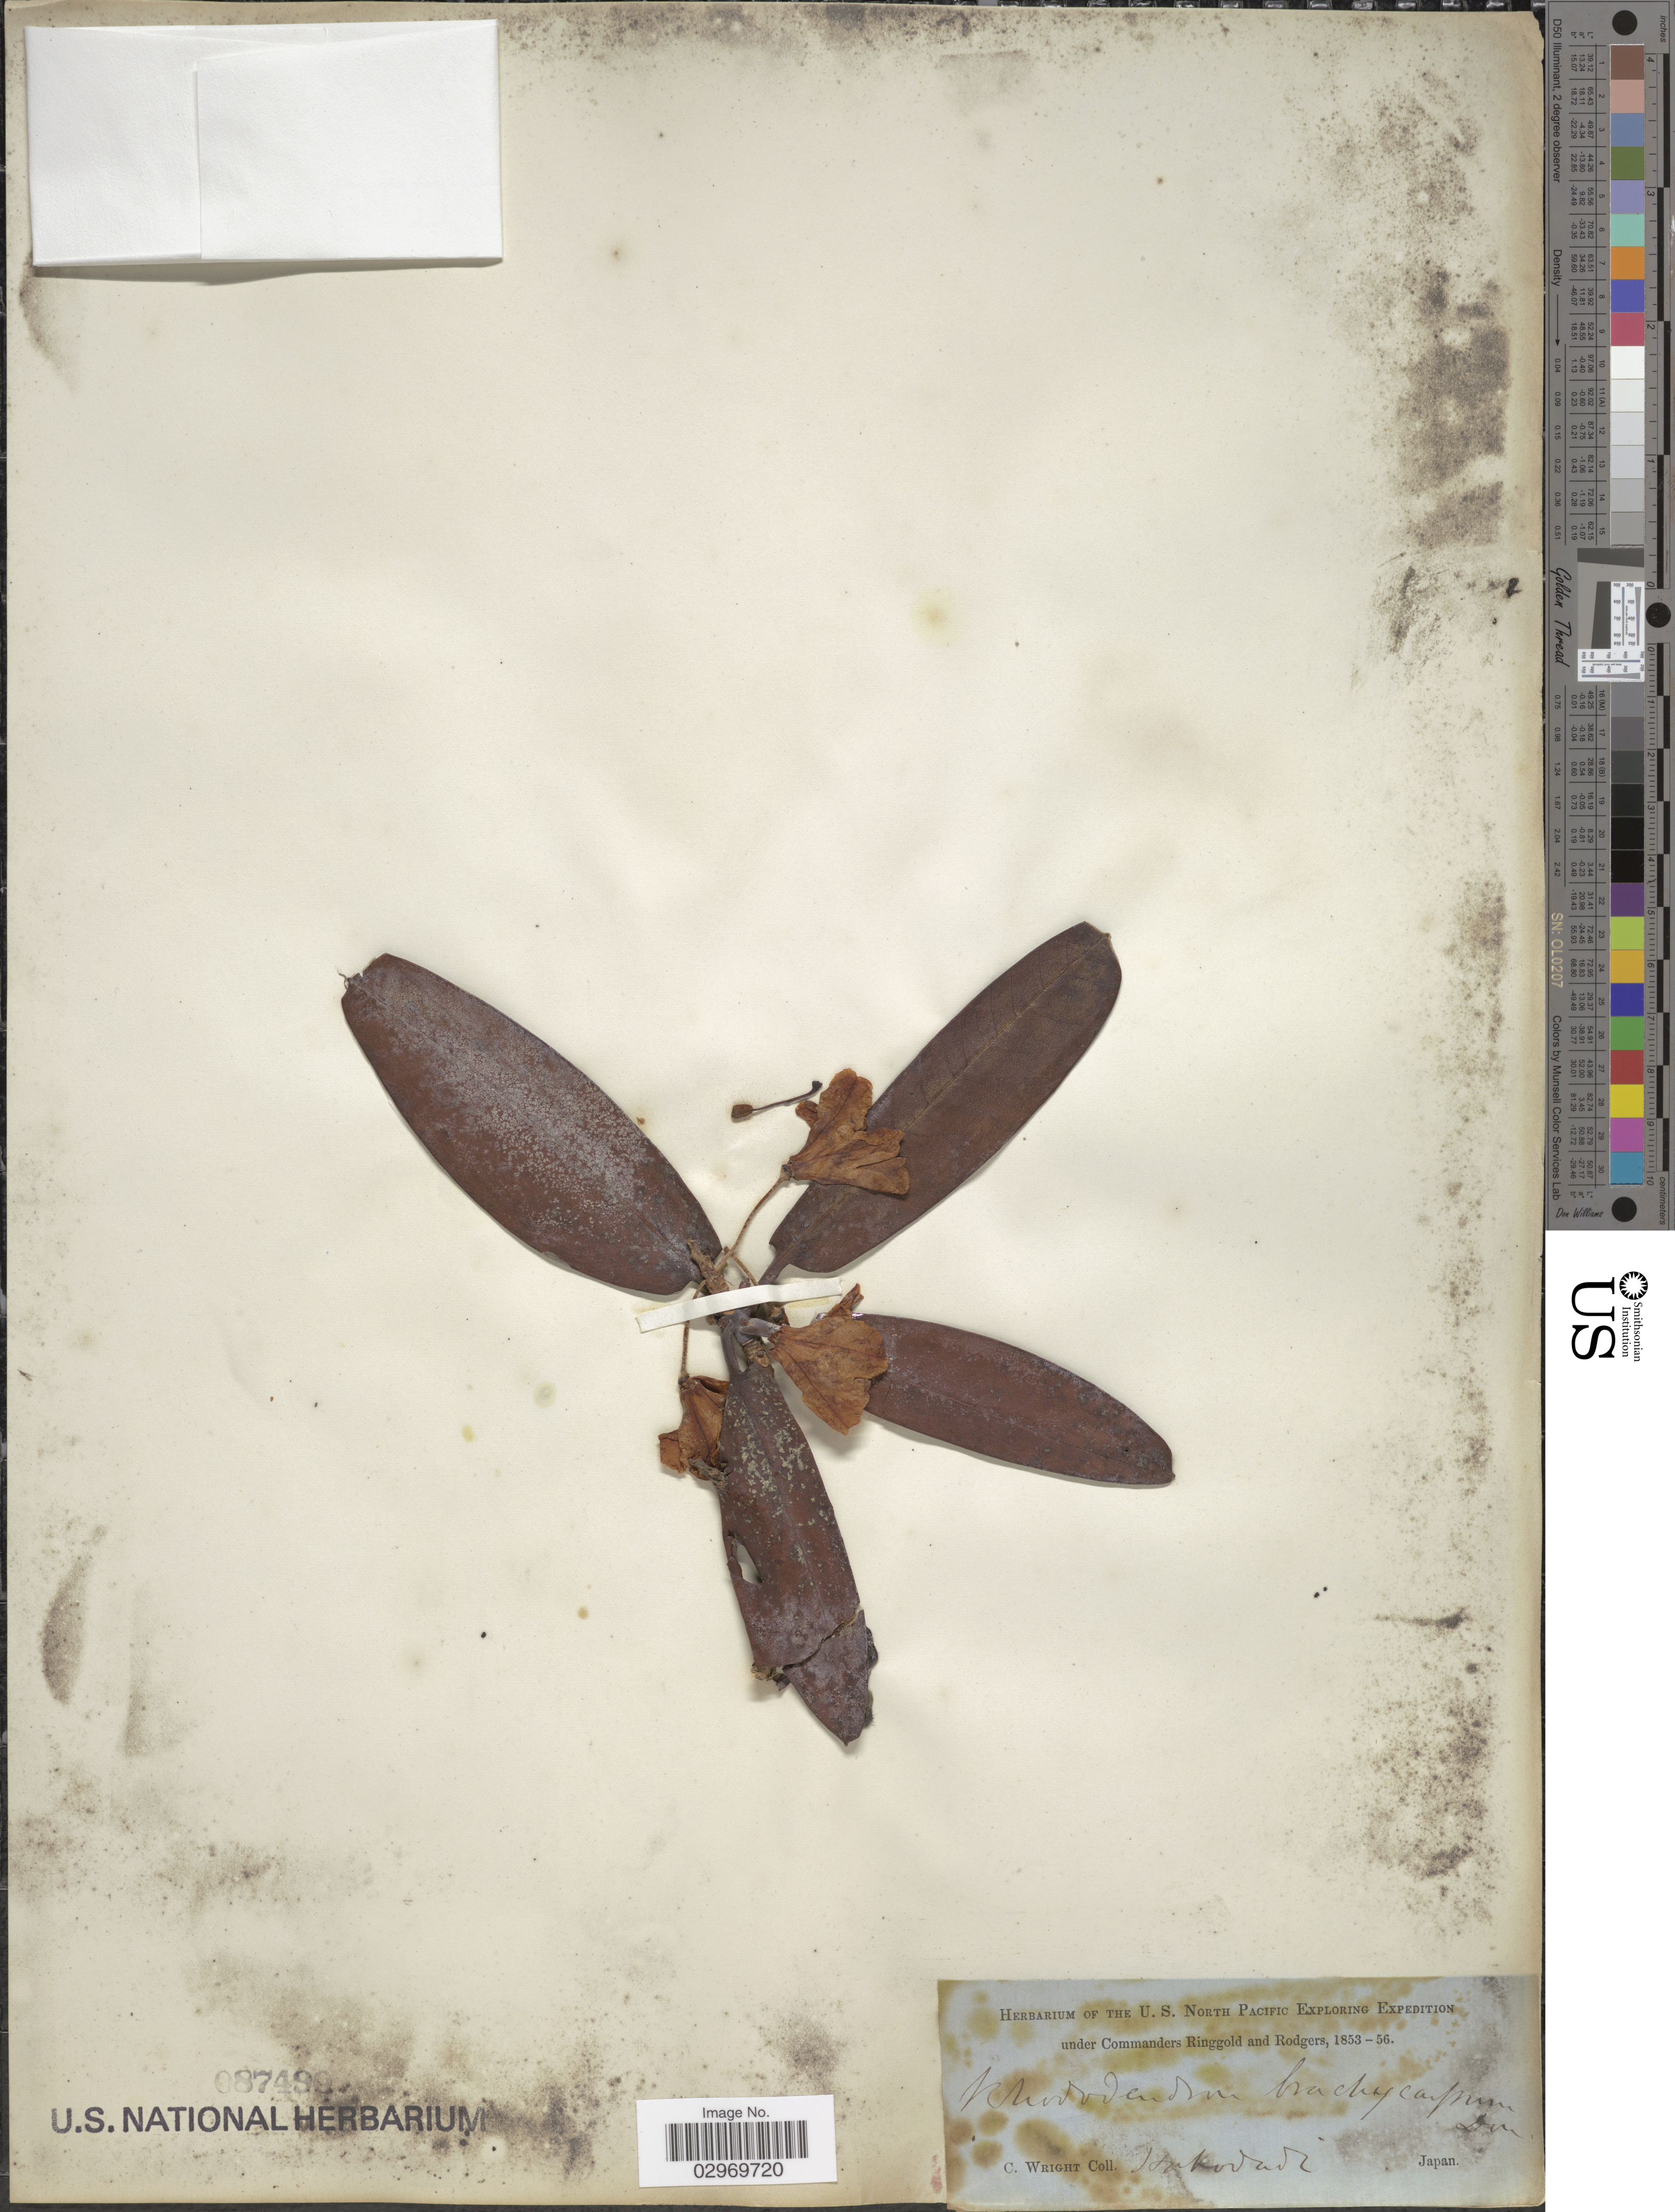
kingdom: Plantae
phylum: Tracheophyta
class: Magnoliopsida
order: Ericales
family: Ericaceae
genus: Rhododendron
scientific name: Rhododendron brachycarpum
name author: Auct.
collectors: C. Wright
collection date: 1853/1856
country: Japan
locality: Hakodadi.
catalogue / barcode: US 87490